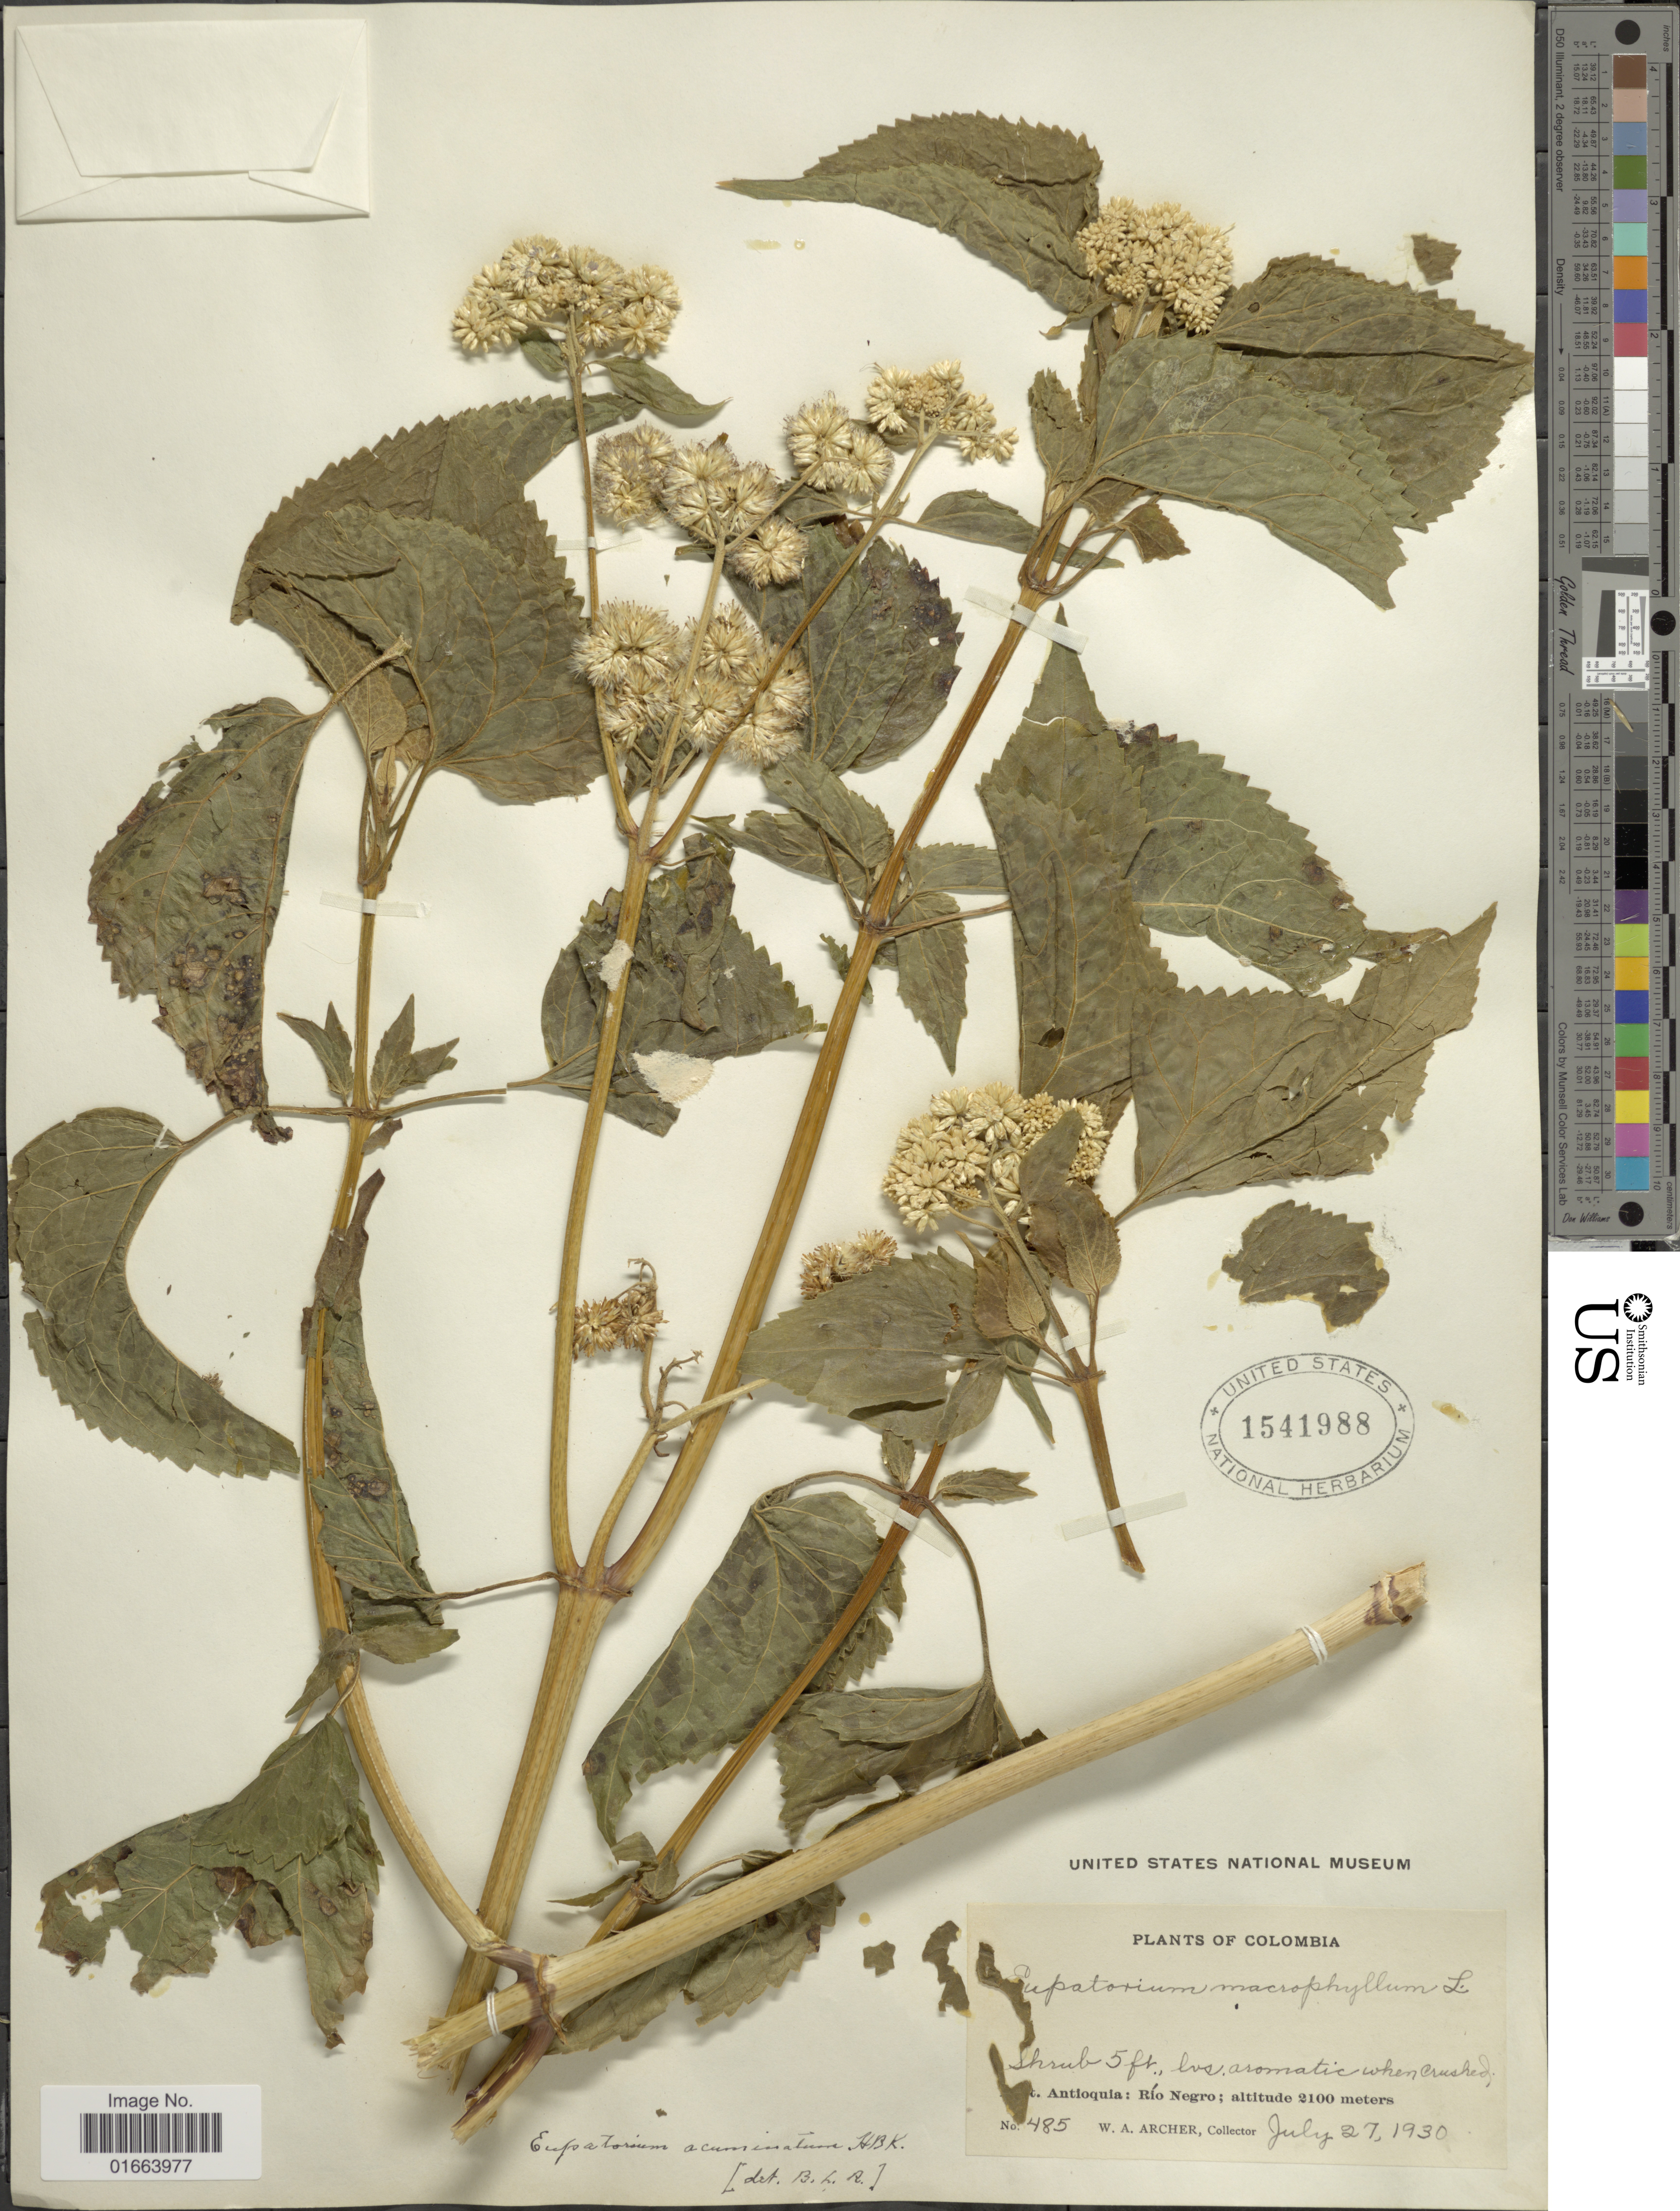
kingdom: Plantae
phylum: Tracheophyta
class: Magnoliopsida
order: Asterales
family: Asteraceae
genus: Critoniella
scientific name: Critoniella acuminata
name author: (Kunth) R.M. King & H. Rob.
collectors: W. A. Archer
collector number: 485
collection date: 1930-07-27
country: Colombia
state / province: Antioquia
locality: Río Negro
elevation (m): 2100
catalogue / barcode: US 1541988